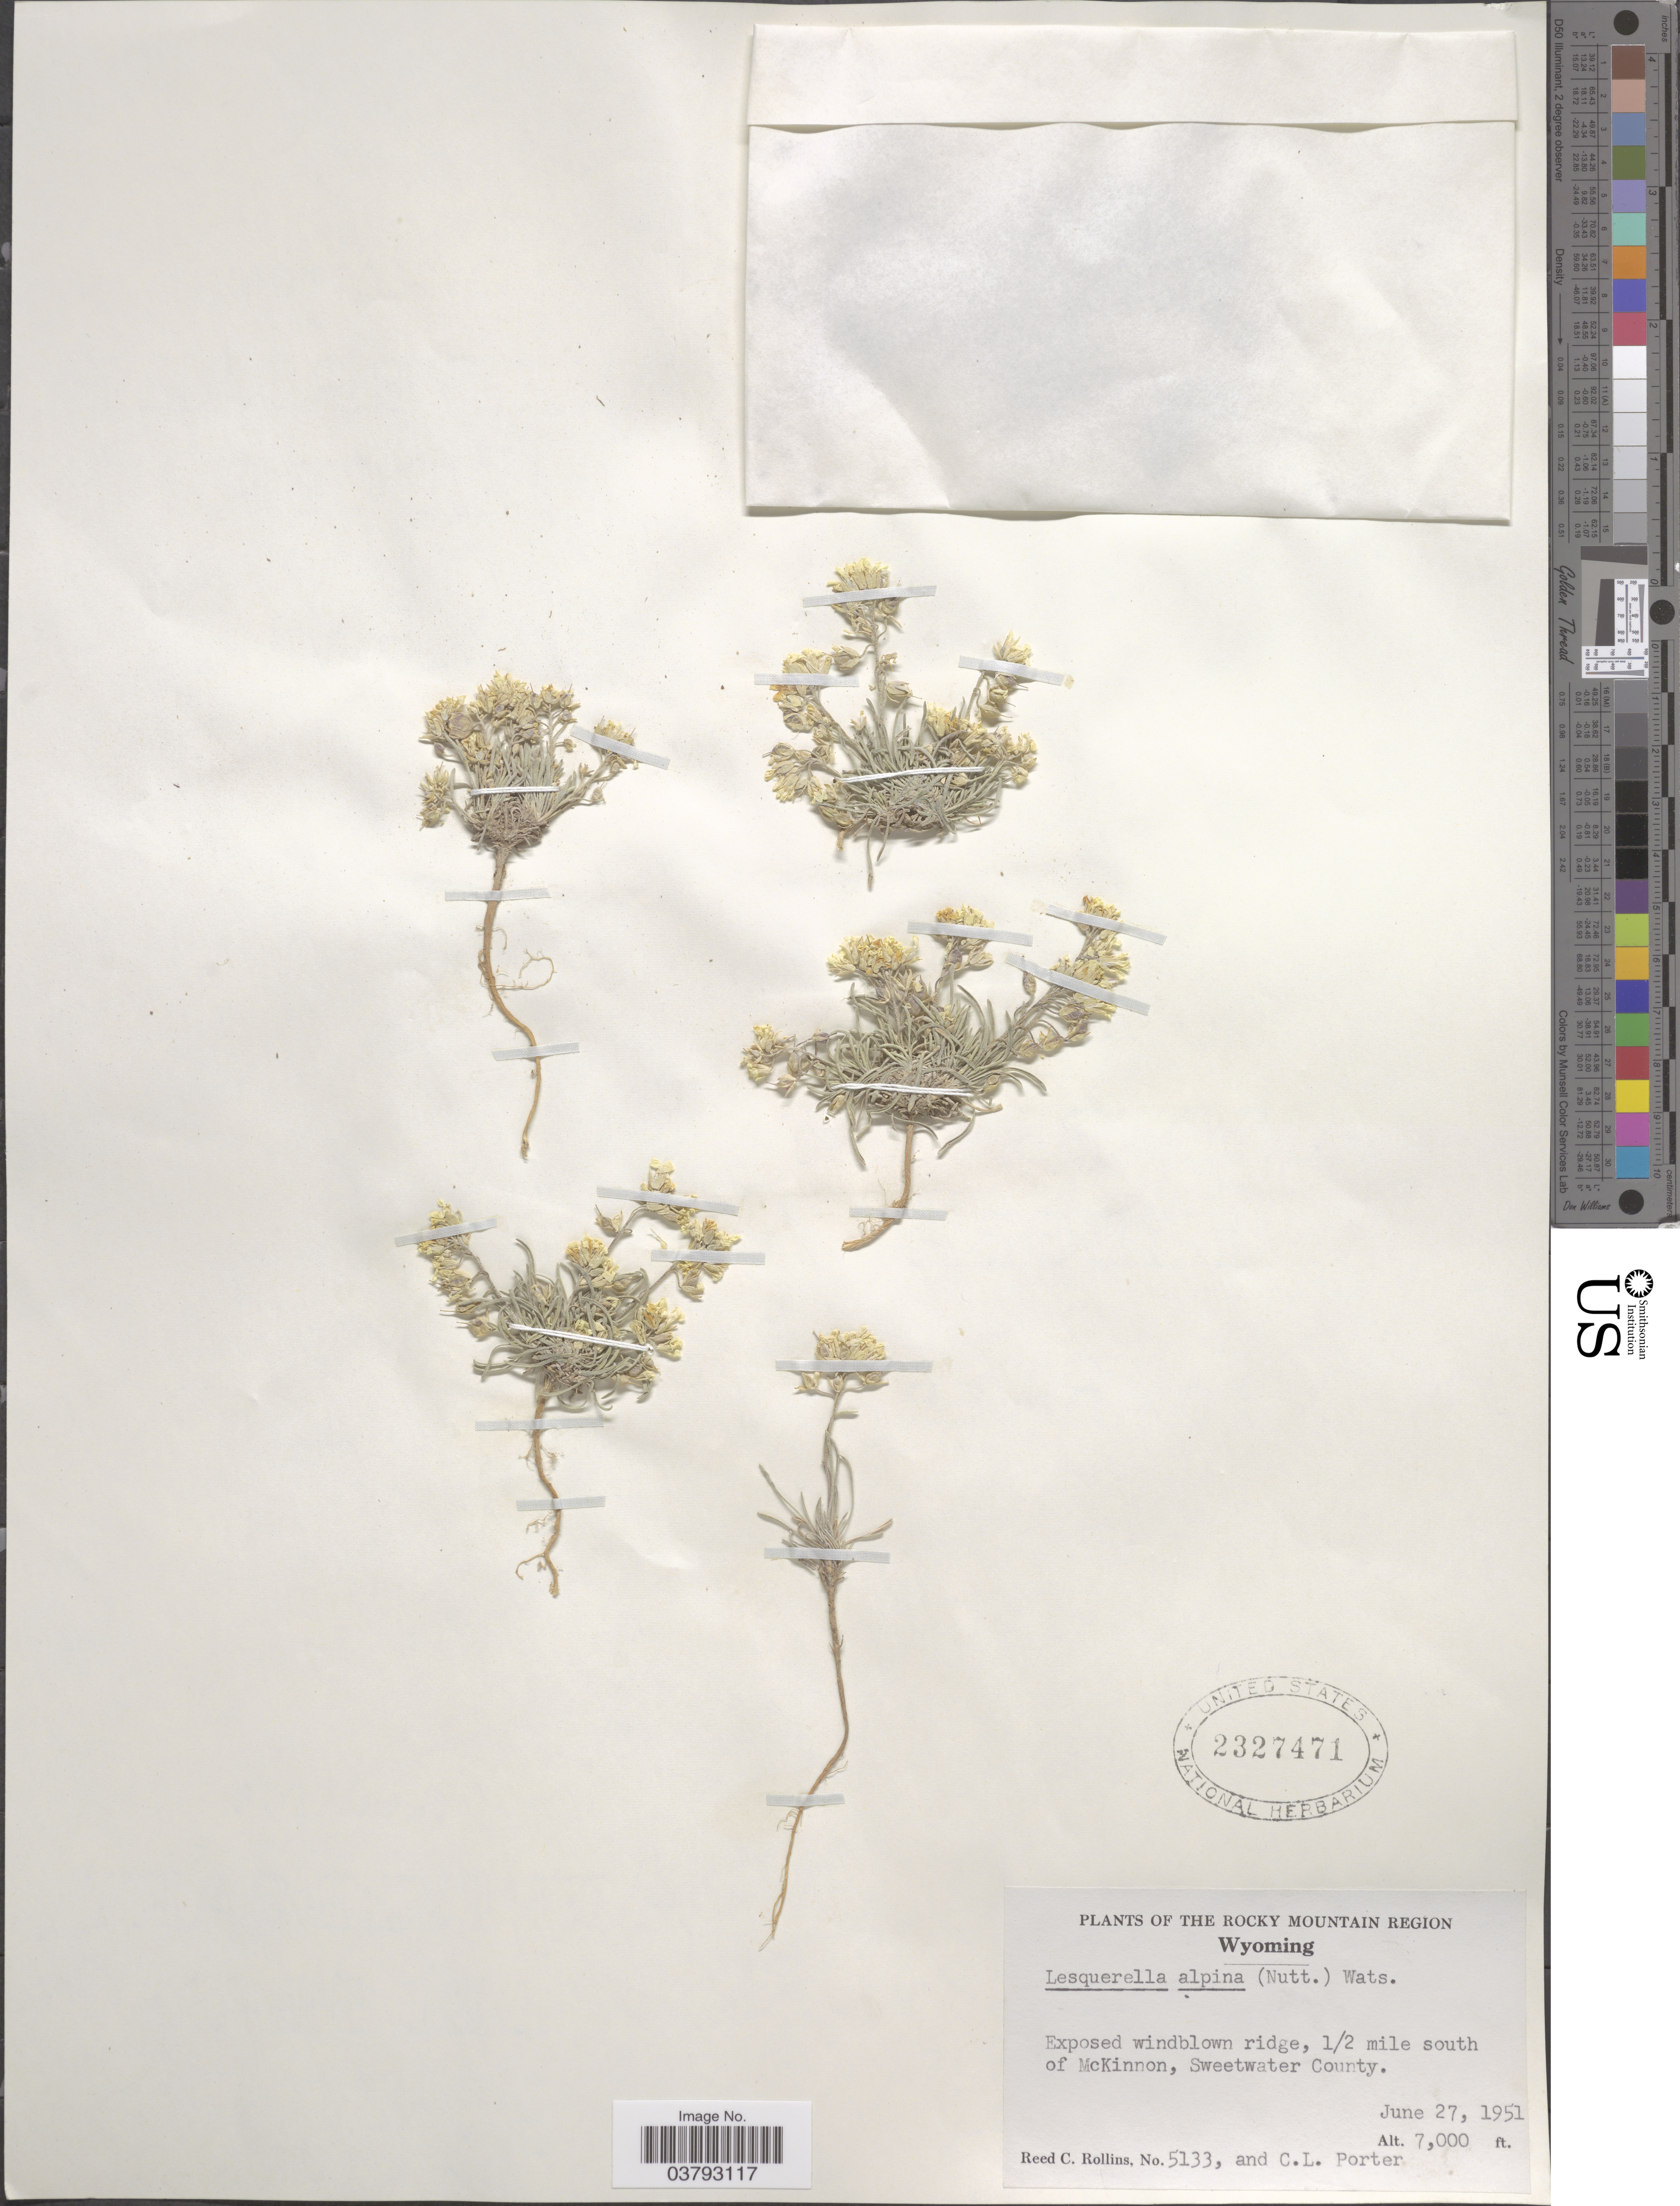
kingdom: Plantae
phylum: Tracheophyta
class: Magnoliopsida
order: Brassicales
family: Brassicaceae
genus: Lesquerella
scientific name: Lesquerella alpina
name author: (Nutt.) S. Watson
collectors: R. C. Rollins & C. L. Porter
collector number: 5133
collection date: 1951-06-27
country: United States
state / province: Wyoming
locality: The Rocky Mountain Region. Exposed windblown ridge, ½ mile south of McKinnon, Sweetwater County.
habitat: exposed windblown ridge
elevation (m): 2134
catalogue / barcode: US 2327471